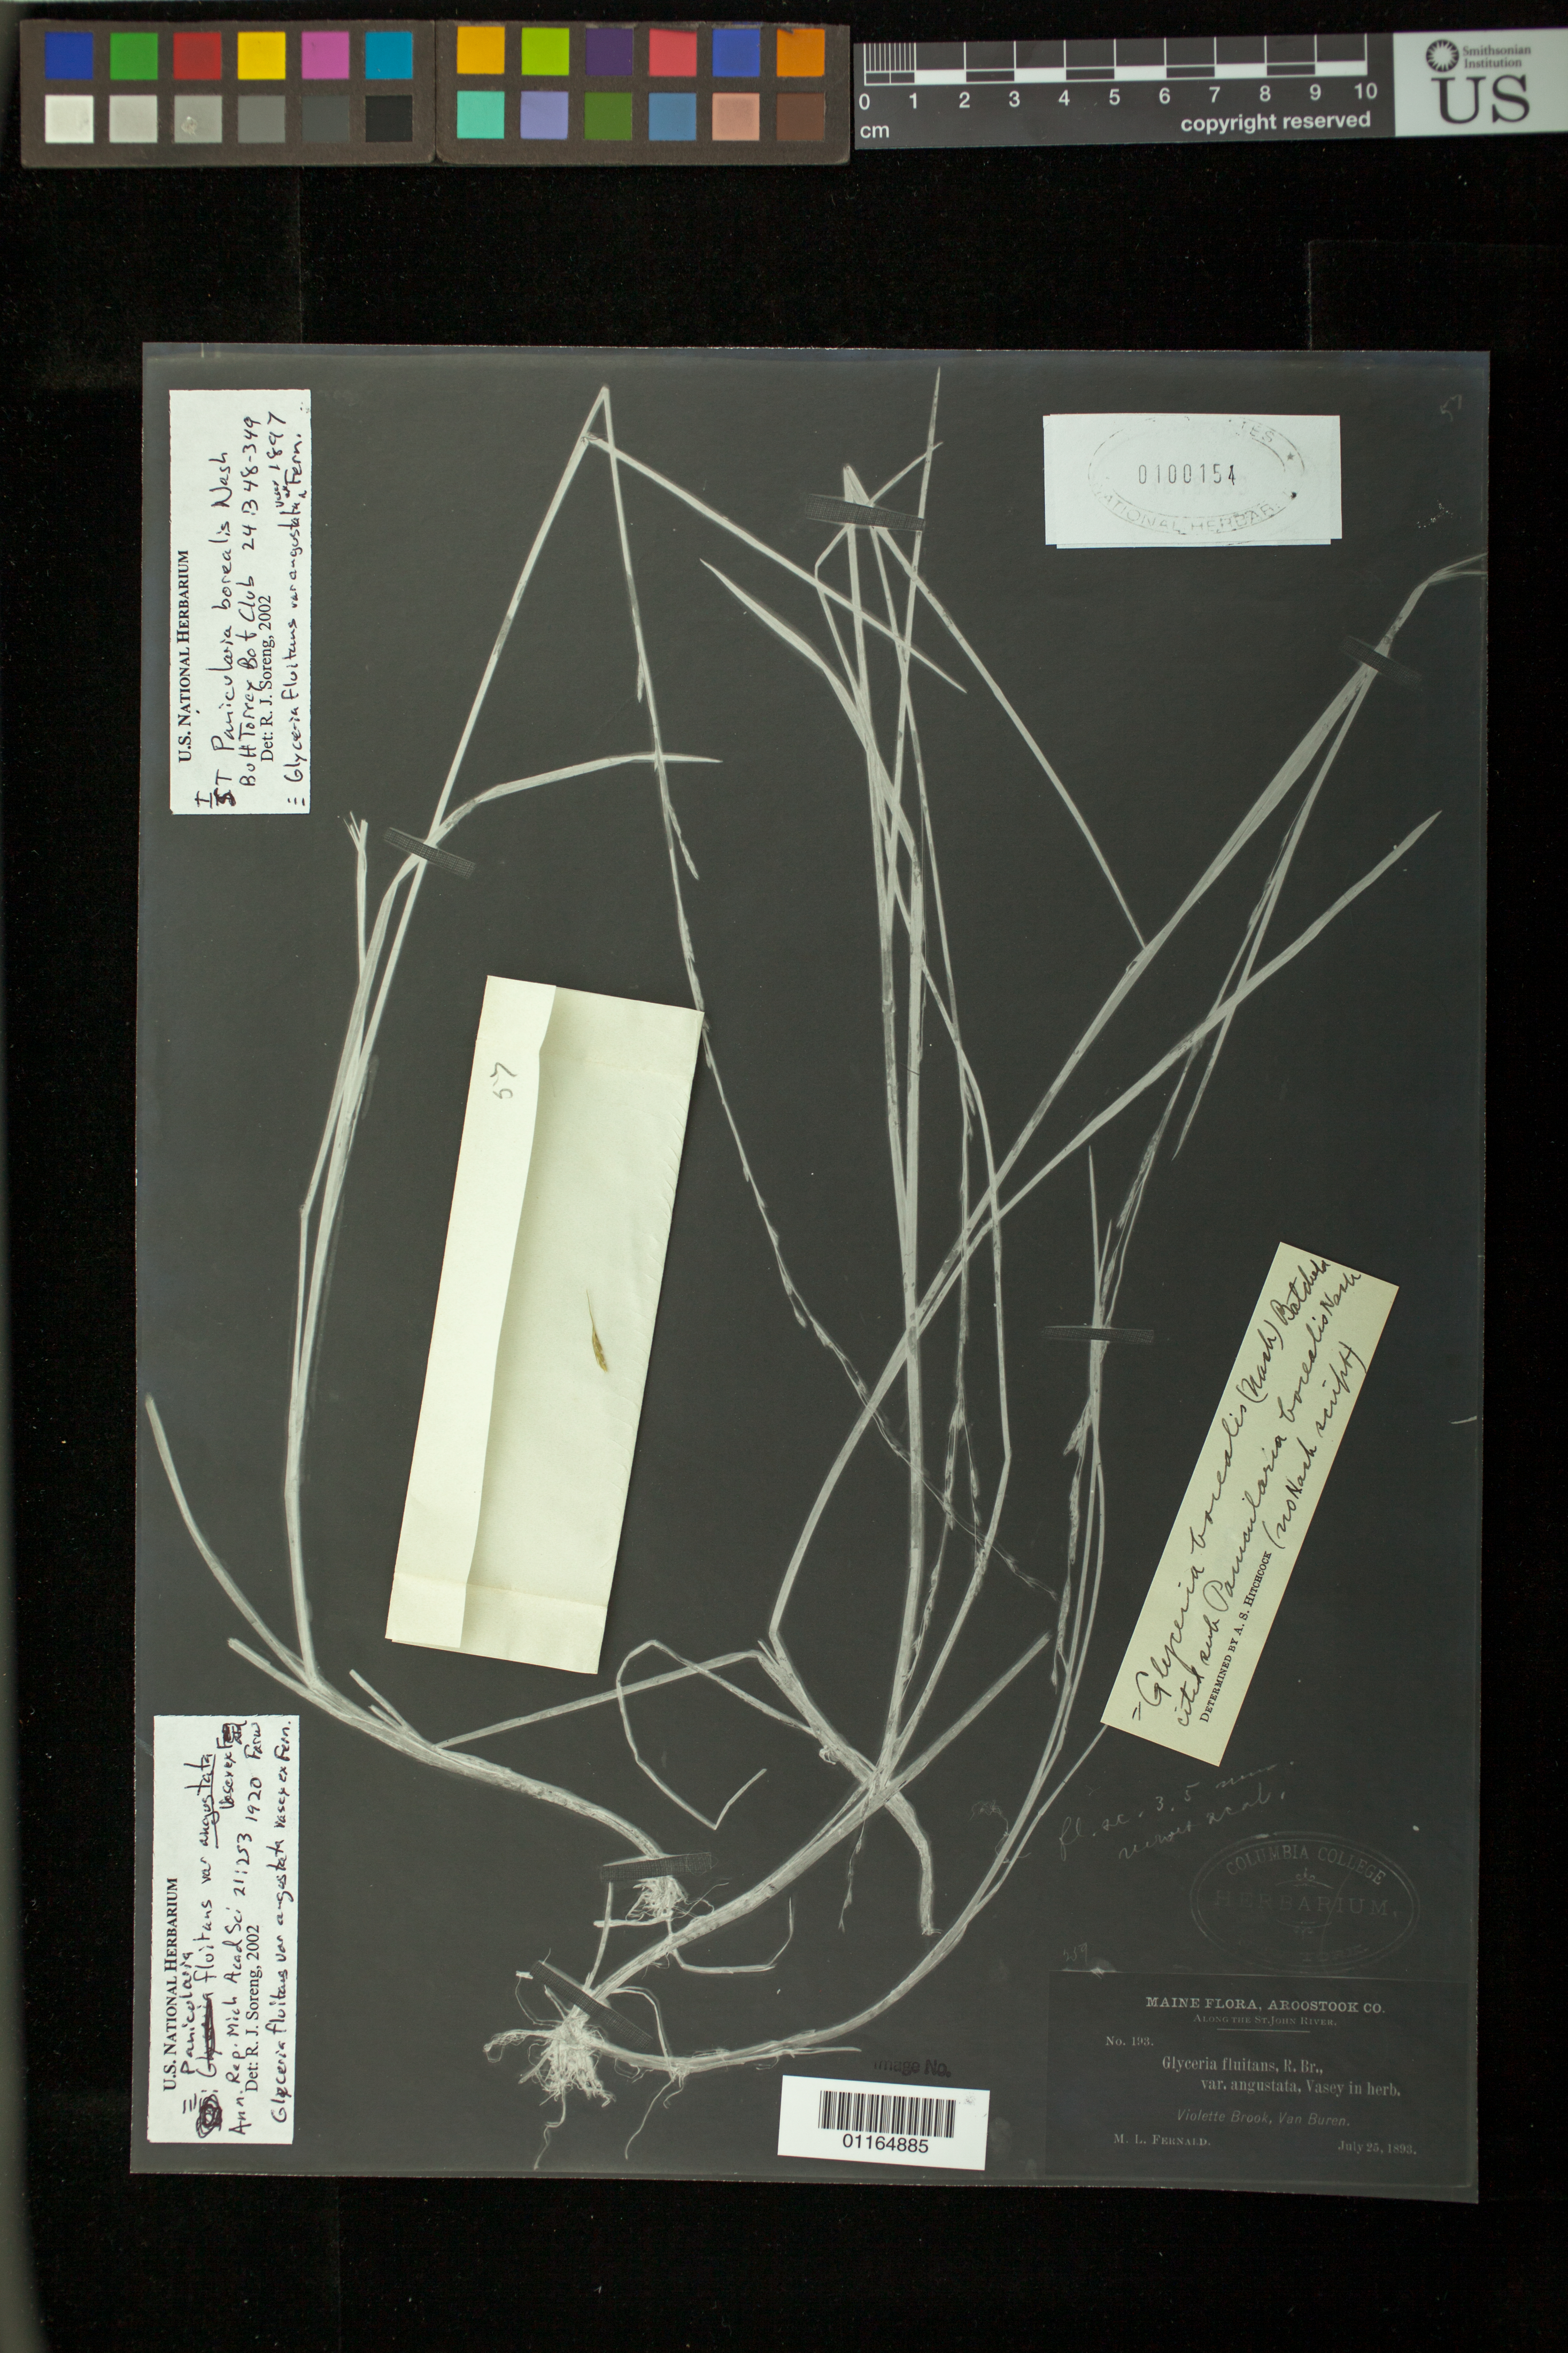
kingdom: Plantae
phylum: Tracheophyta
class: Liliopsida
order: Poales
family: Poaceae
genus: Panicularia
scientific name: Panicularia borealis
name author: Nash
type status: Isosyntype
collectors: M. L. Fernald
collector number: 193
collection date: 1893-07-25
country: United States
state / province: Maine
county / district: Aroostook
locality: Violetter Brook, near the St. John River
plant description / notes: Photostat and fragmentary material of type specimen ex herb. Columbia College (NY)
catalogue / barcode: US 100154